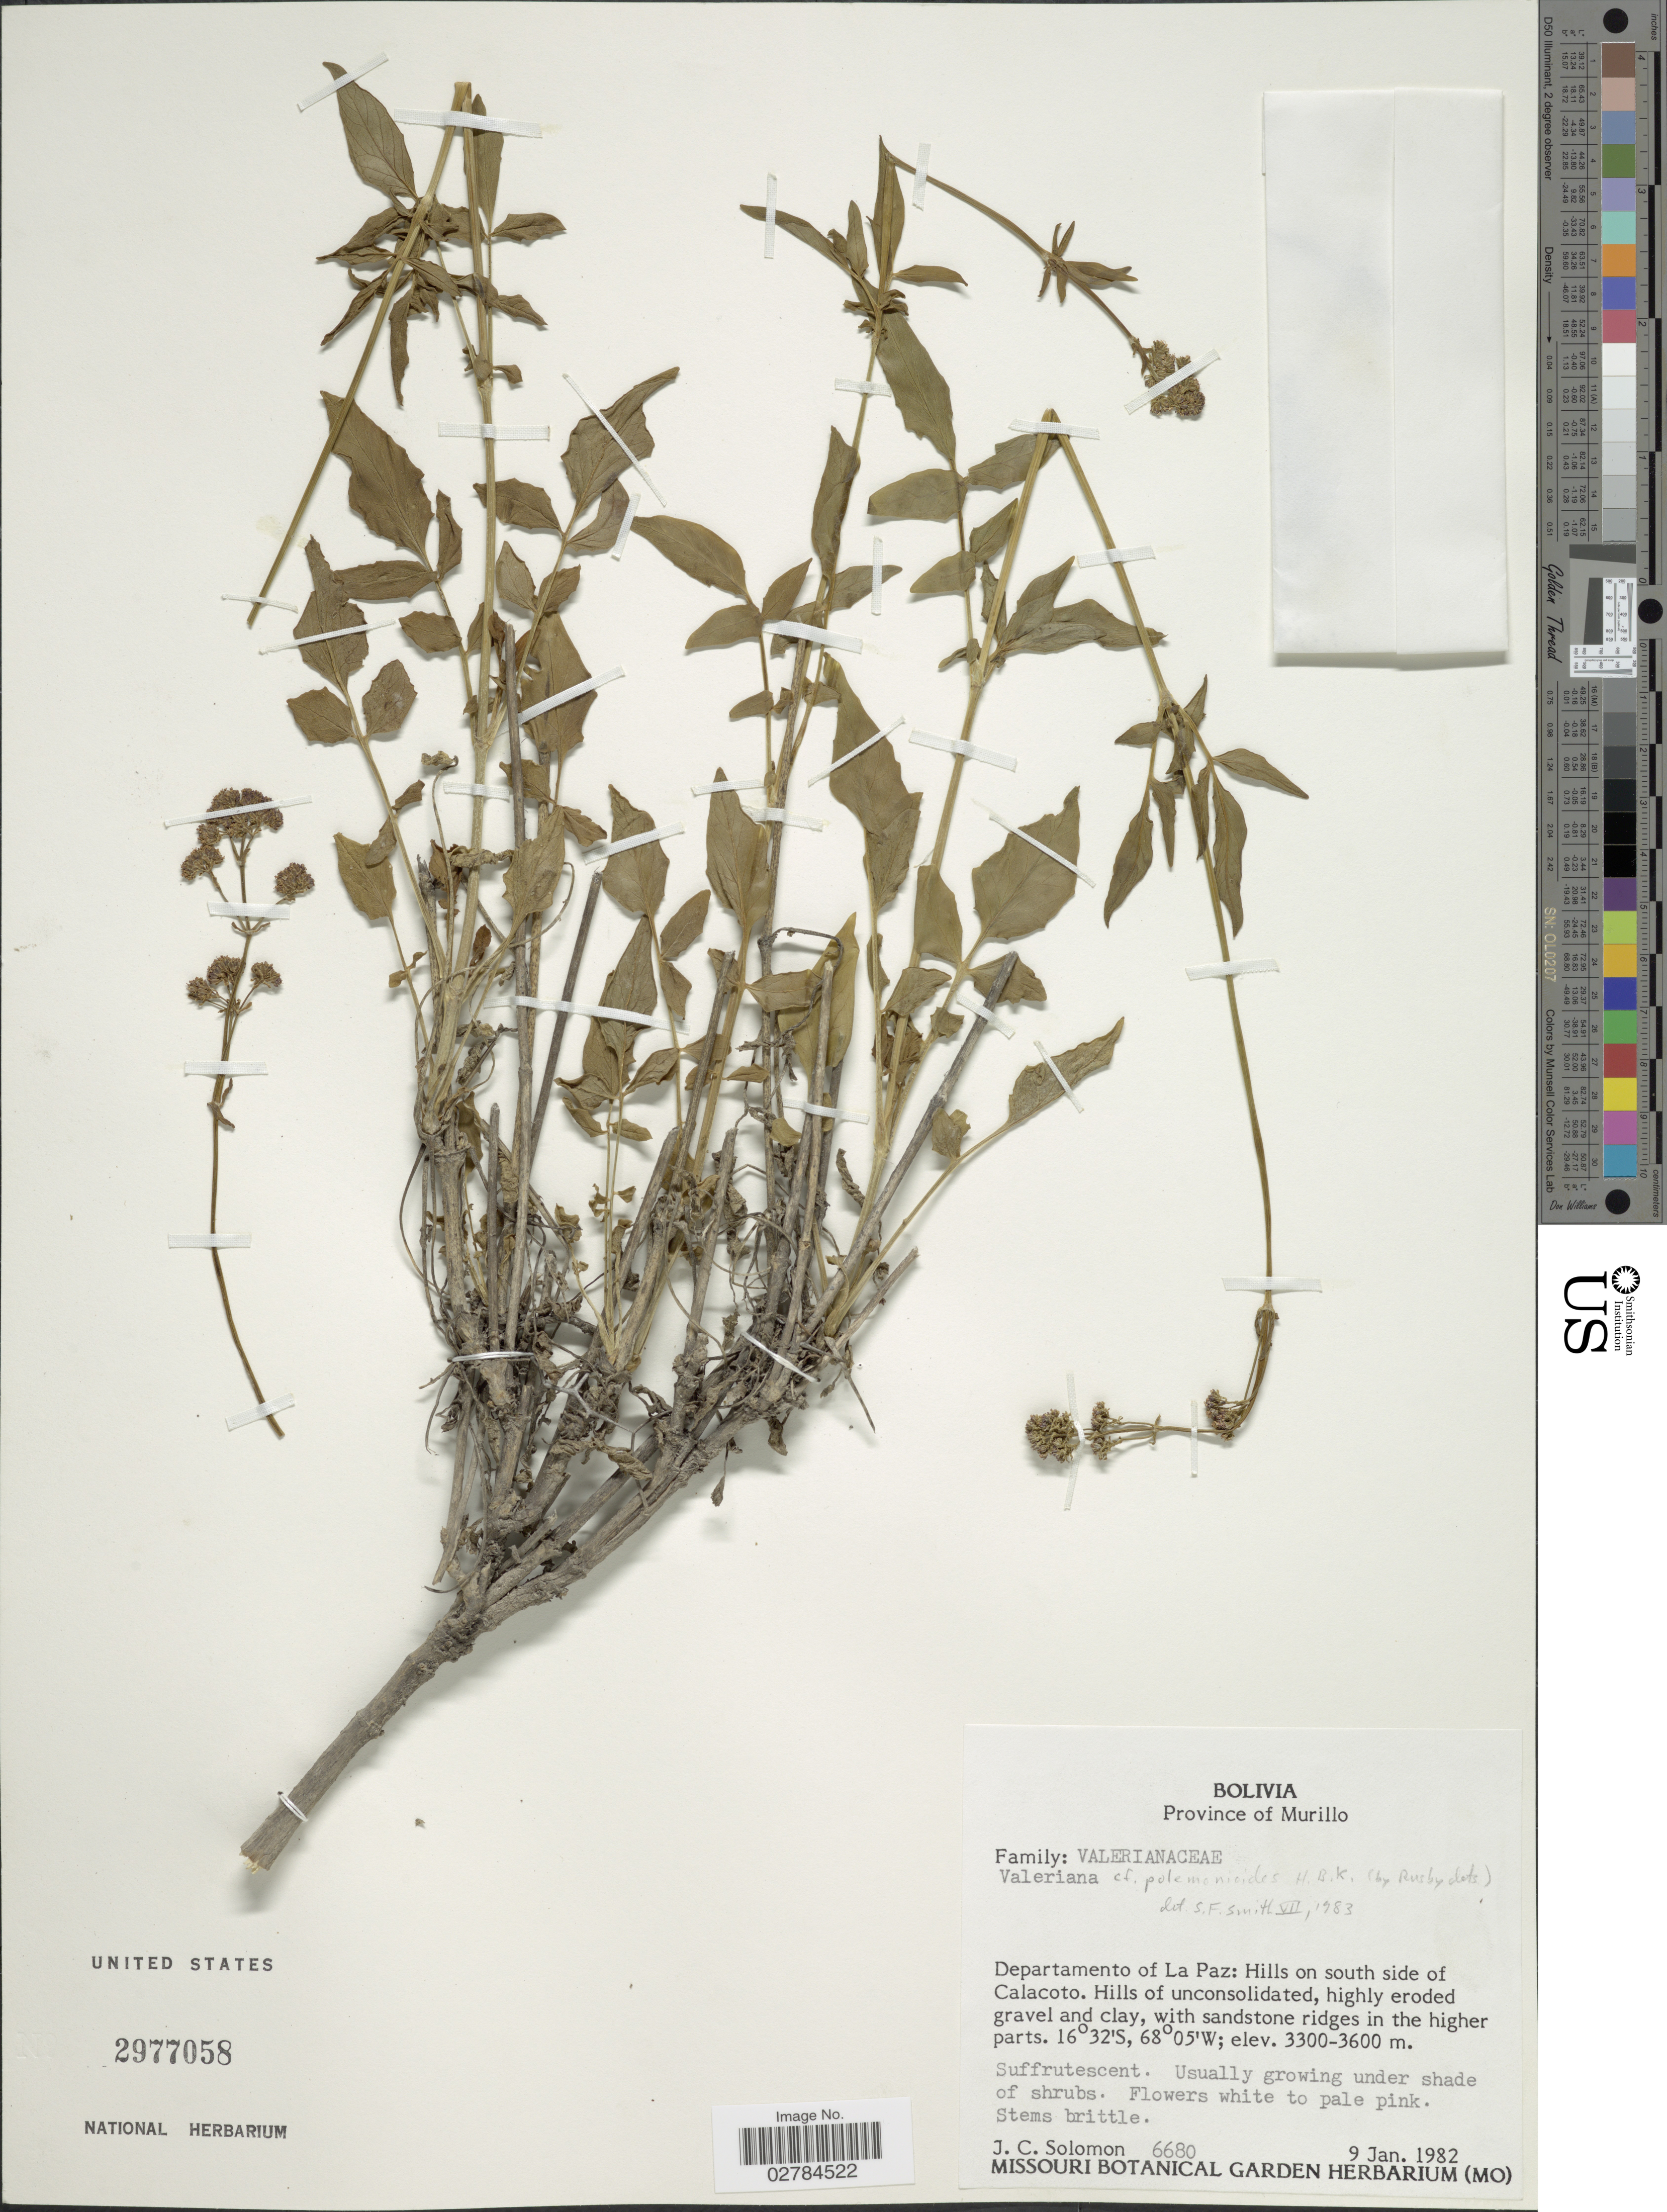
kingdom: Plantae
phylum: Tracheophyta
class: Magnoliopsida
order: Dipsacales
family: Caprifoliaceae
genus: Valeriana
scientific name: Valeriana decussata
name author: Ruiz & Pav.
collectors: J. C. Solomon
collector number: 6680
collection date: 1982-01-09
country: Bolivia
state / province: La Paz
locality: Province of Murillo. Departamento of La Paz: Hills on south side of Calacoto.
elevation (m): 3300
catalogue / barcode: US 2977058